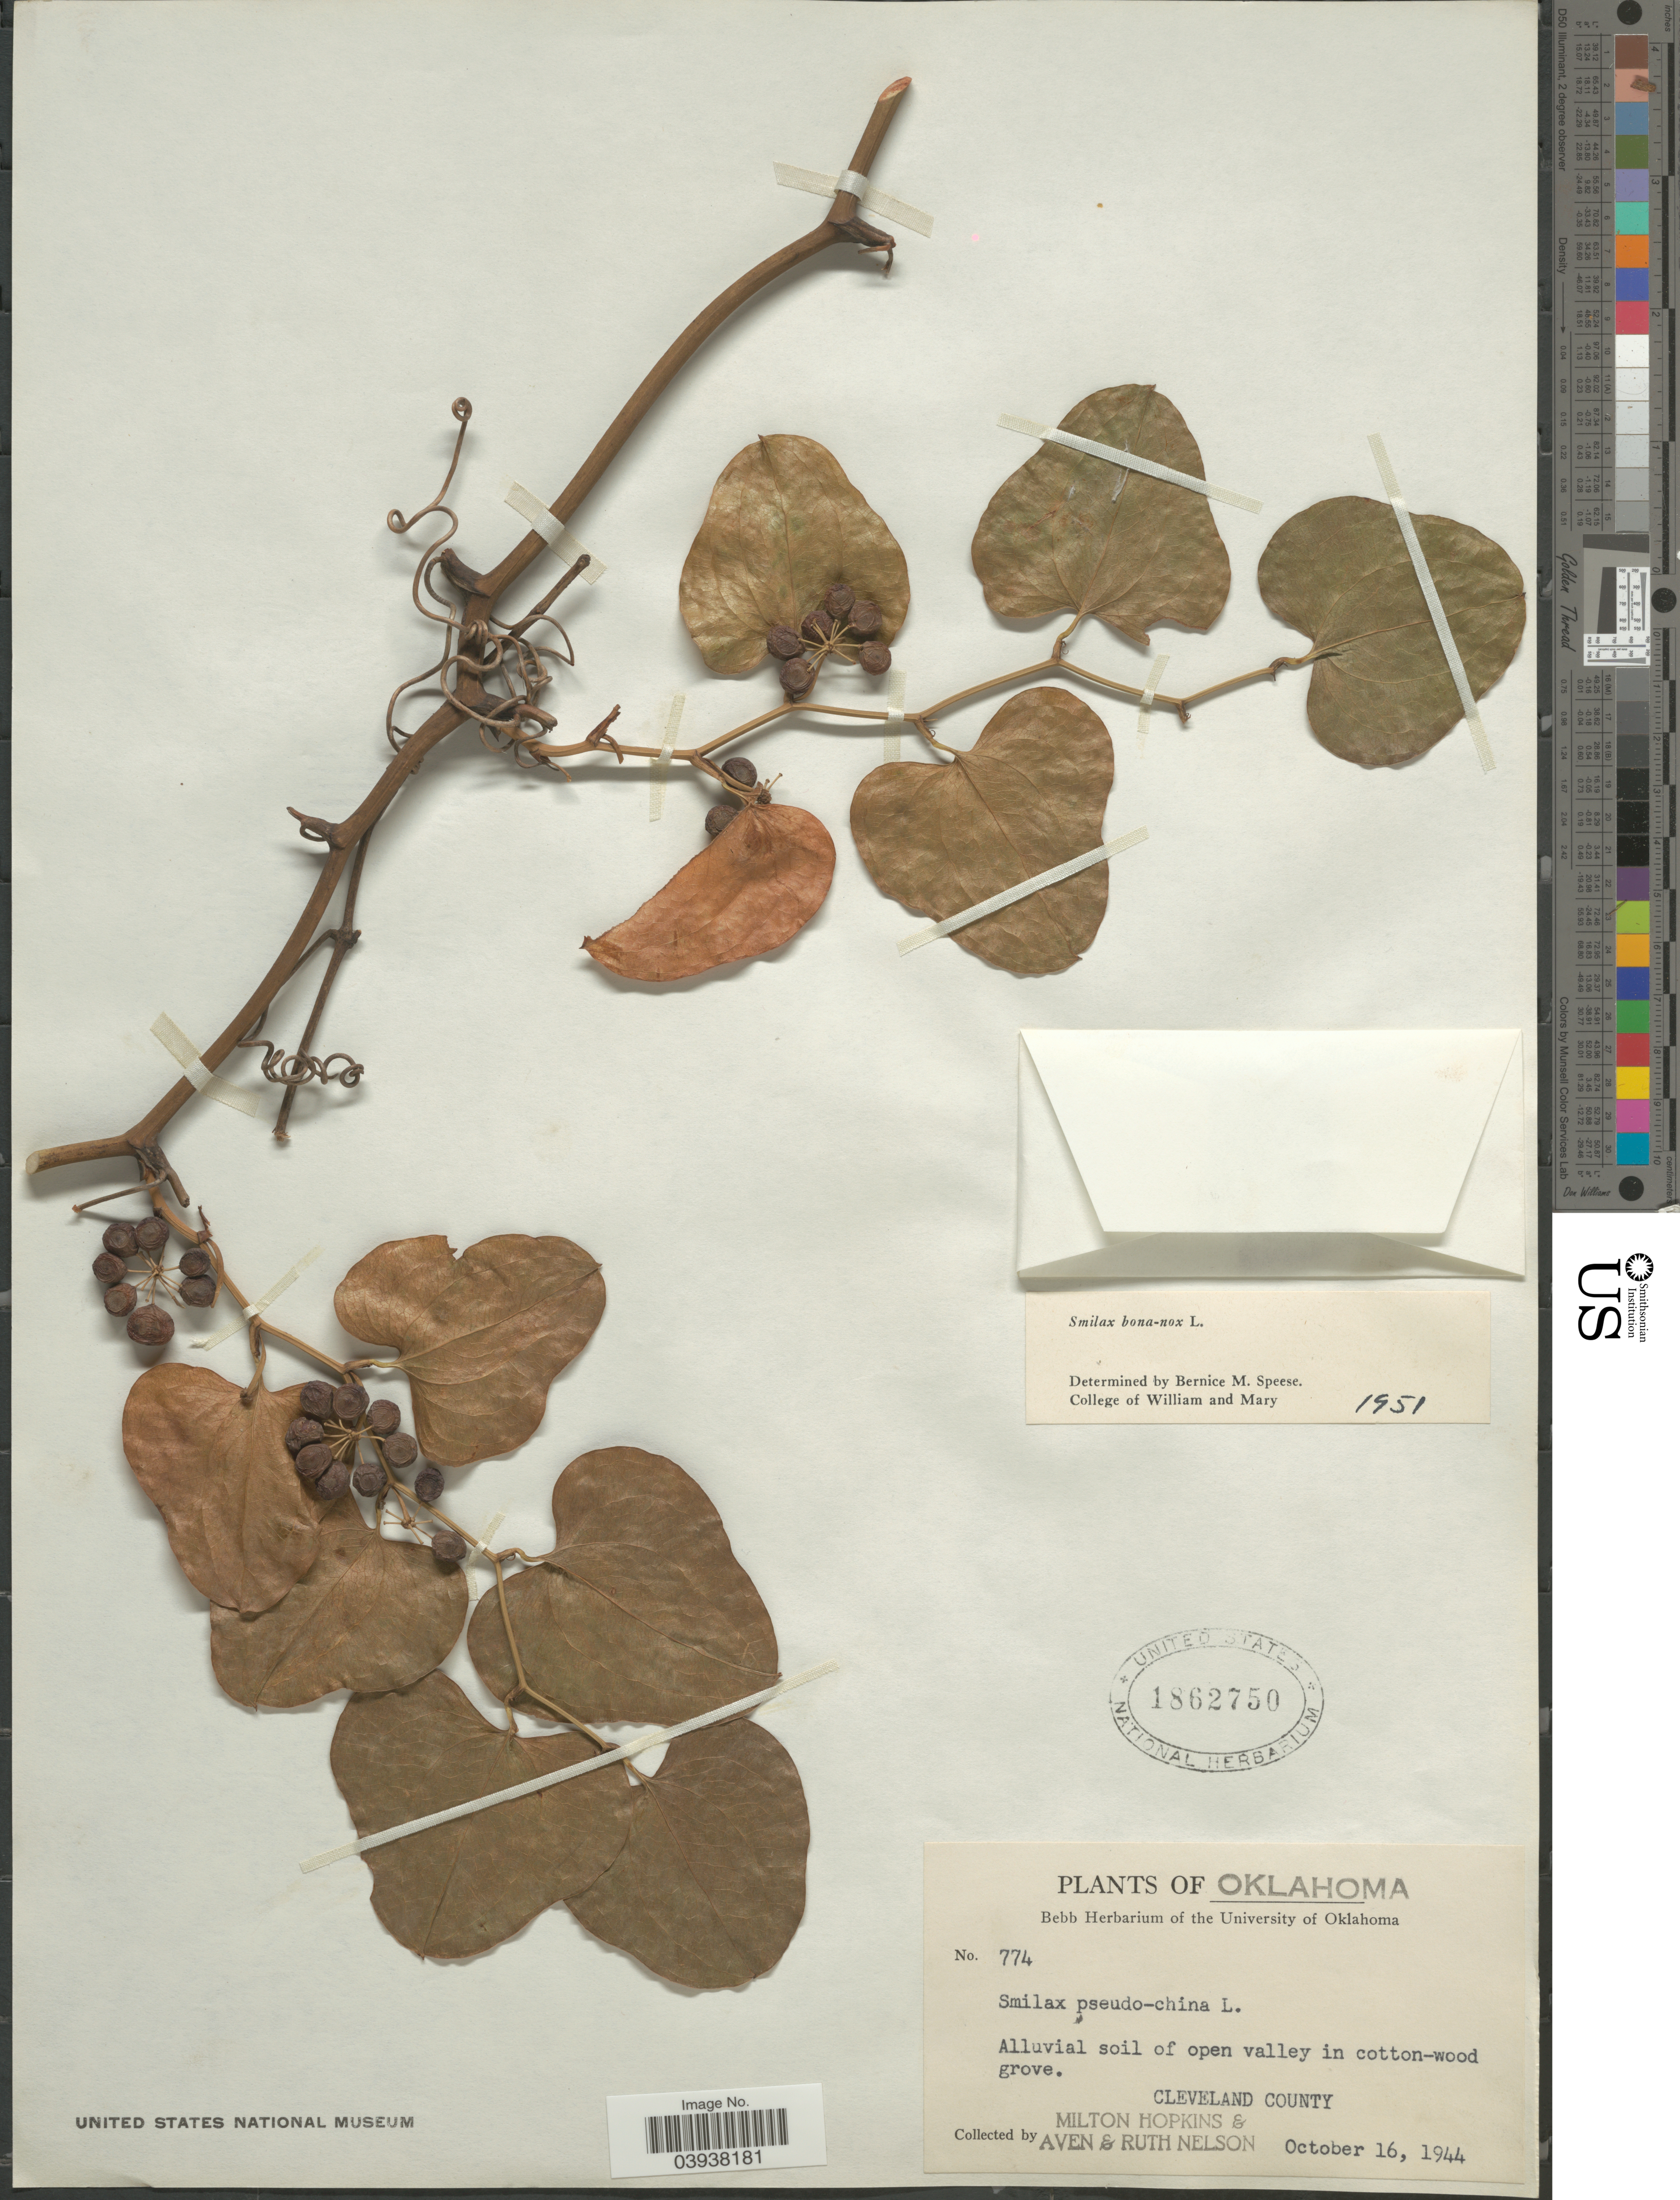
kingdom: Plantae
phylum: Tracheophyta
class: Liliopsida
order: Liliales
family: Smilacaceae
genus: Smilax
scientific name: Smilax bona-nox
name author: L.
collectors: M. Hopkins, A. Nelson & R. A. Nelson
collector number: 774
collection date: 1944-10-16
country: United States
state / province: Oklahoma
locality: Alluvial soil of open valley in cotton-wood grove. Cleveland County.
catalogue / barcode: US 1862750